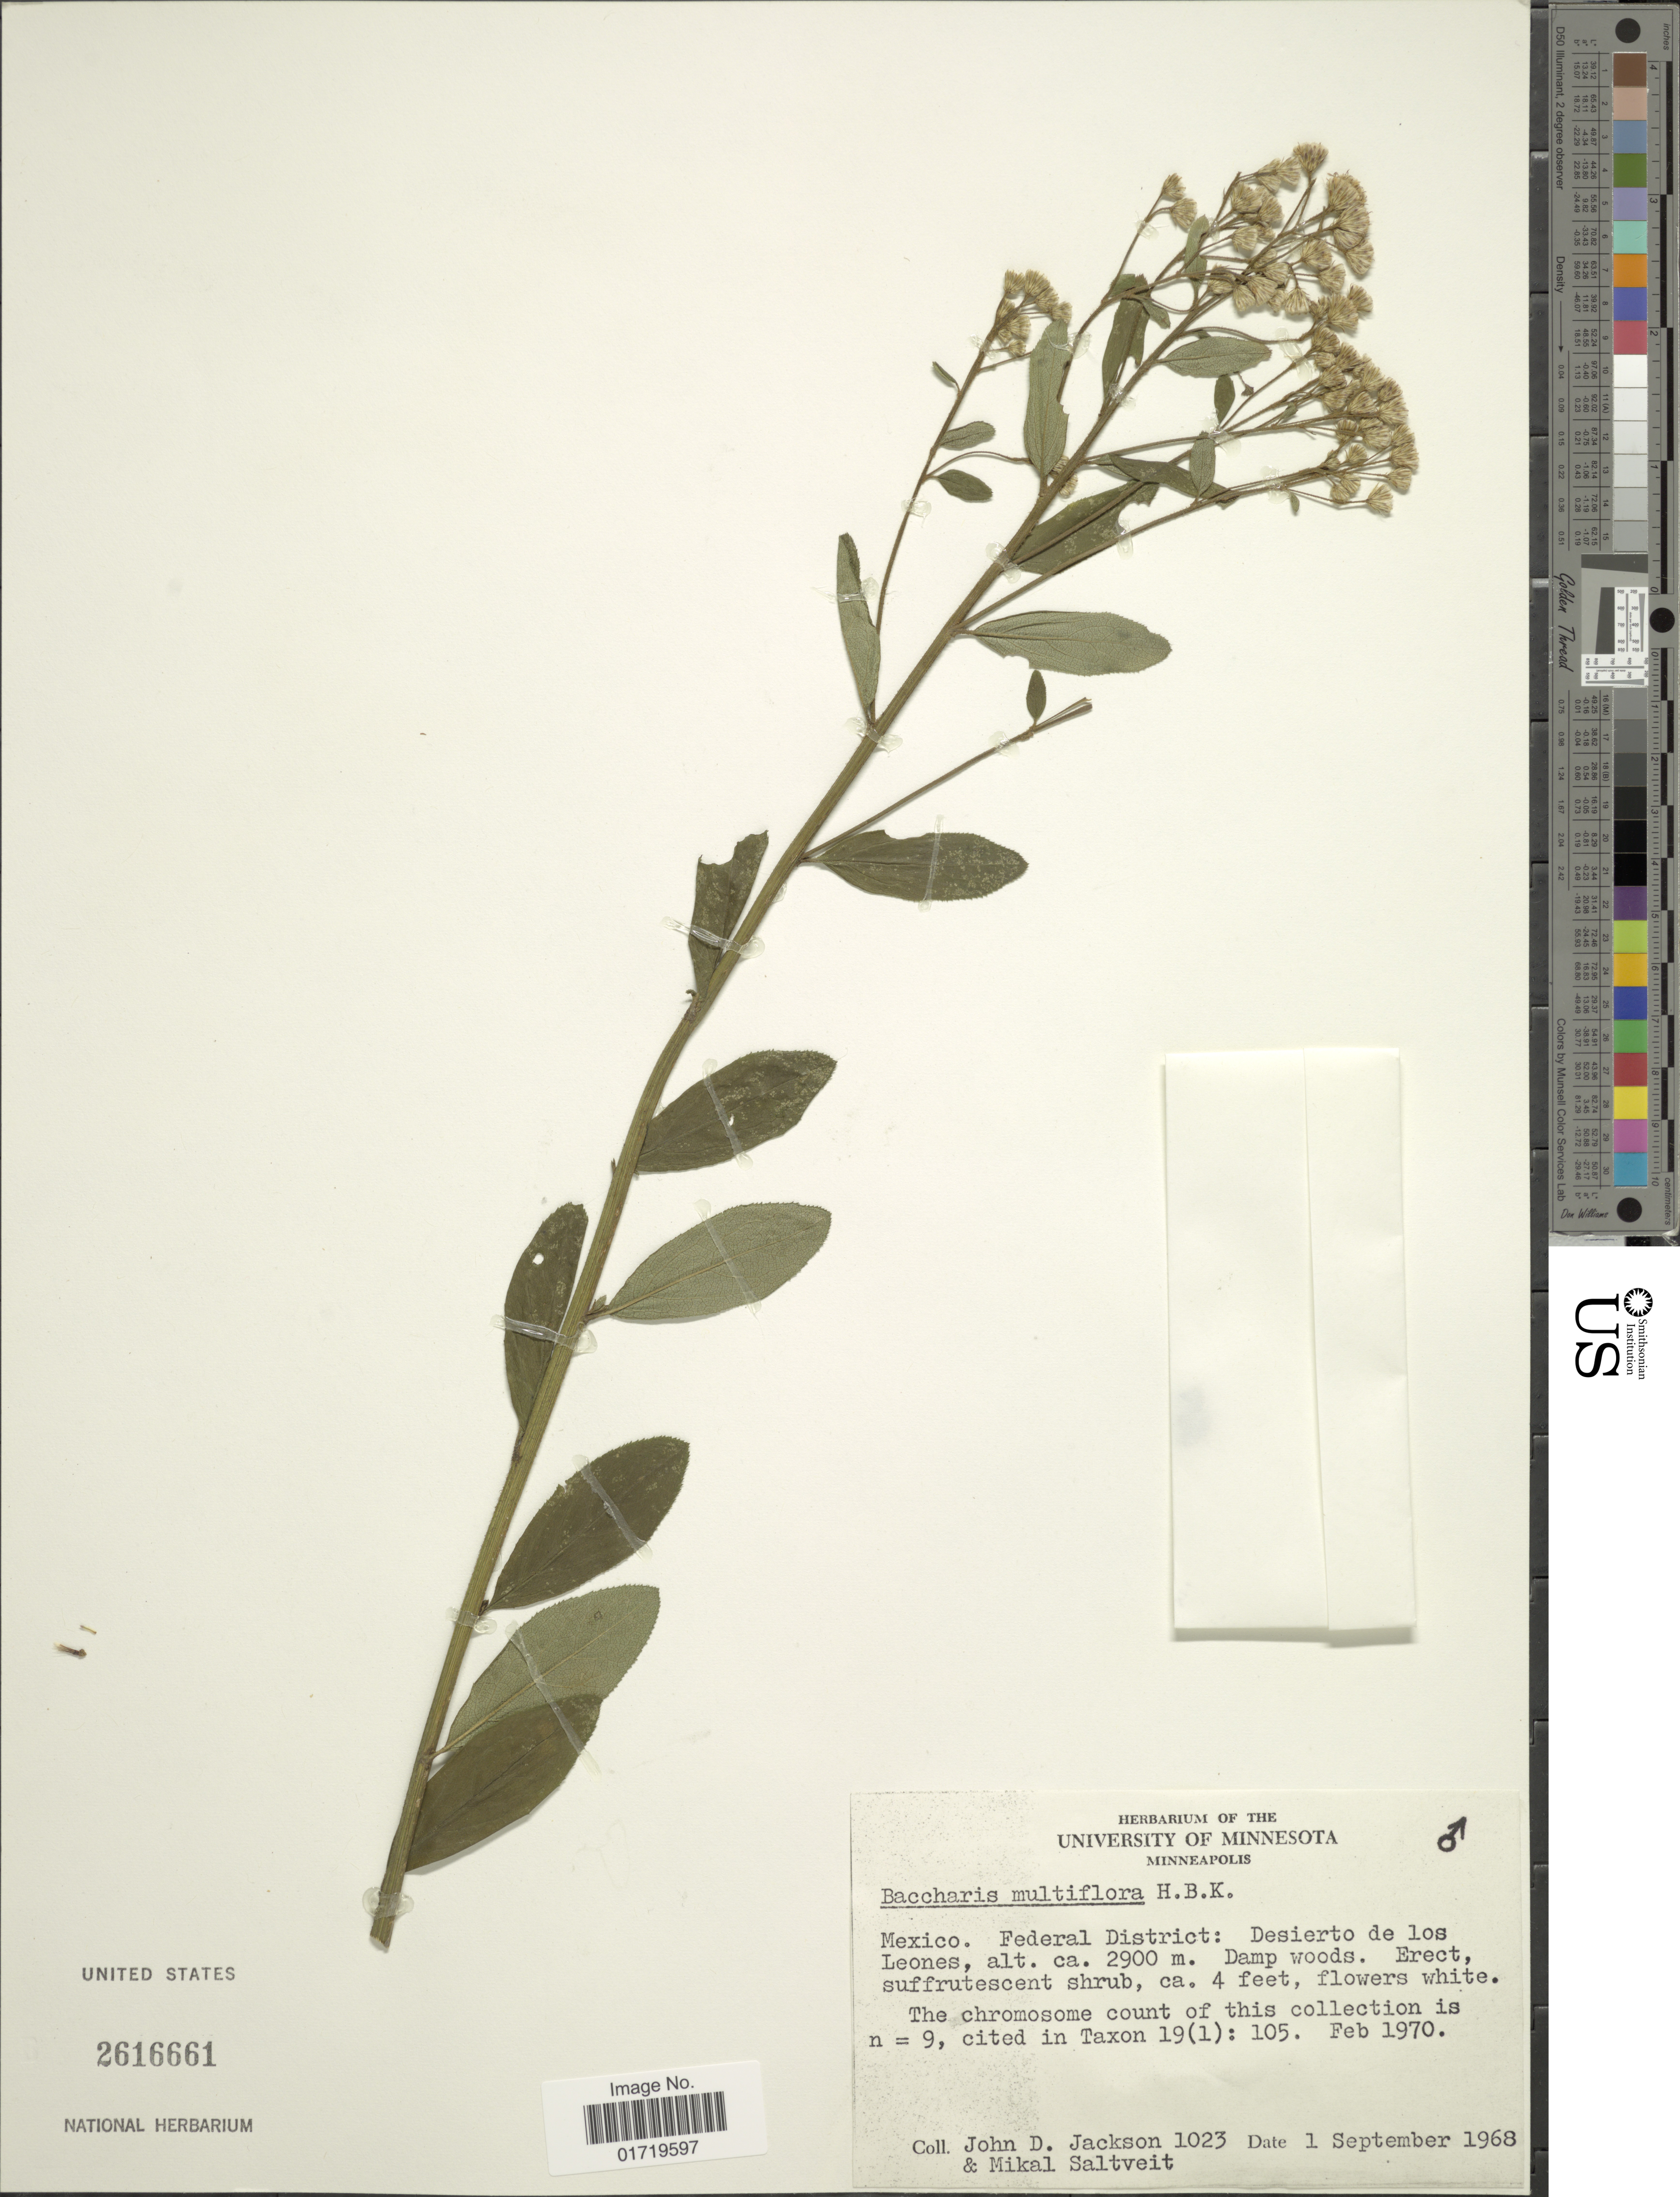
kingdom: Plantae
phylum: Tracheophyta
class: Magnoliopsida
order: Asterales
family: Asteraceae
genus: Baccharis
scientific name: Baccharis multiflora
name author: Kunth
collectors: J. Jackson & M. Saltveit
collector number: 1023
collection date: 1968-09-01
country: Mexico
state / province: Distrito Federal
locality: Federal District: Desierto de los Leones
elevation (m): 2900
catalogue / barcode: US 2616661